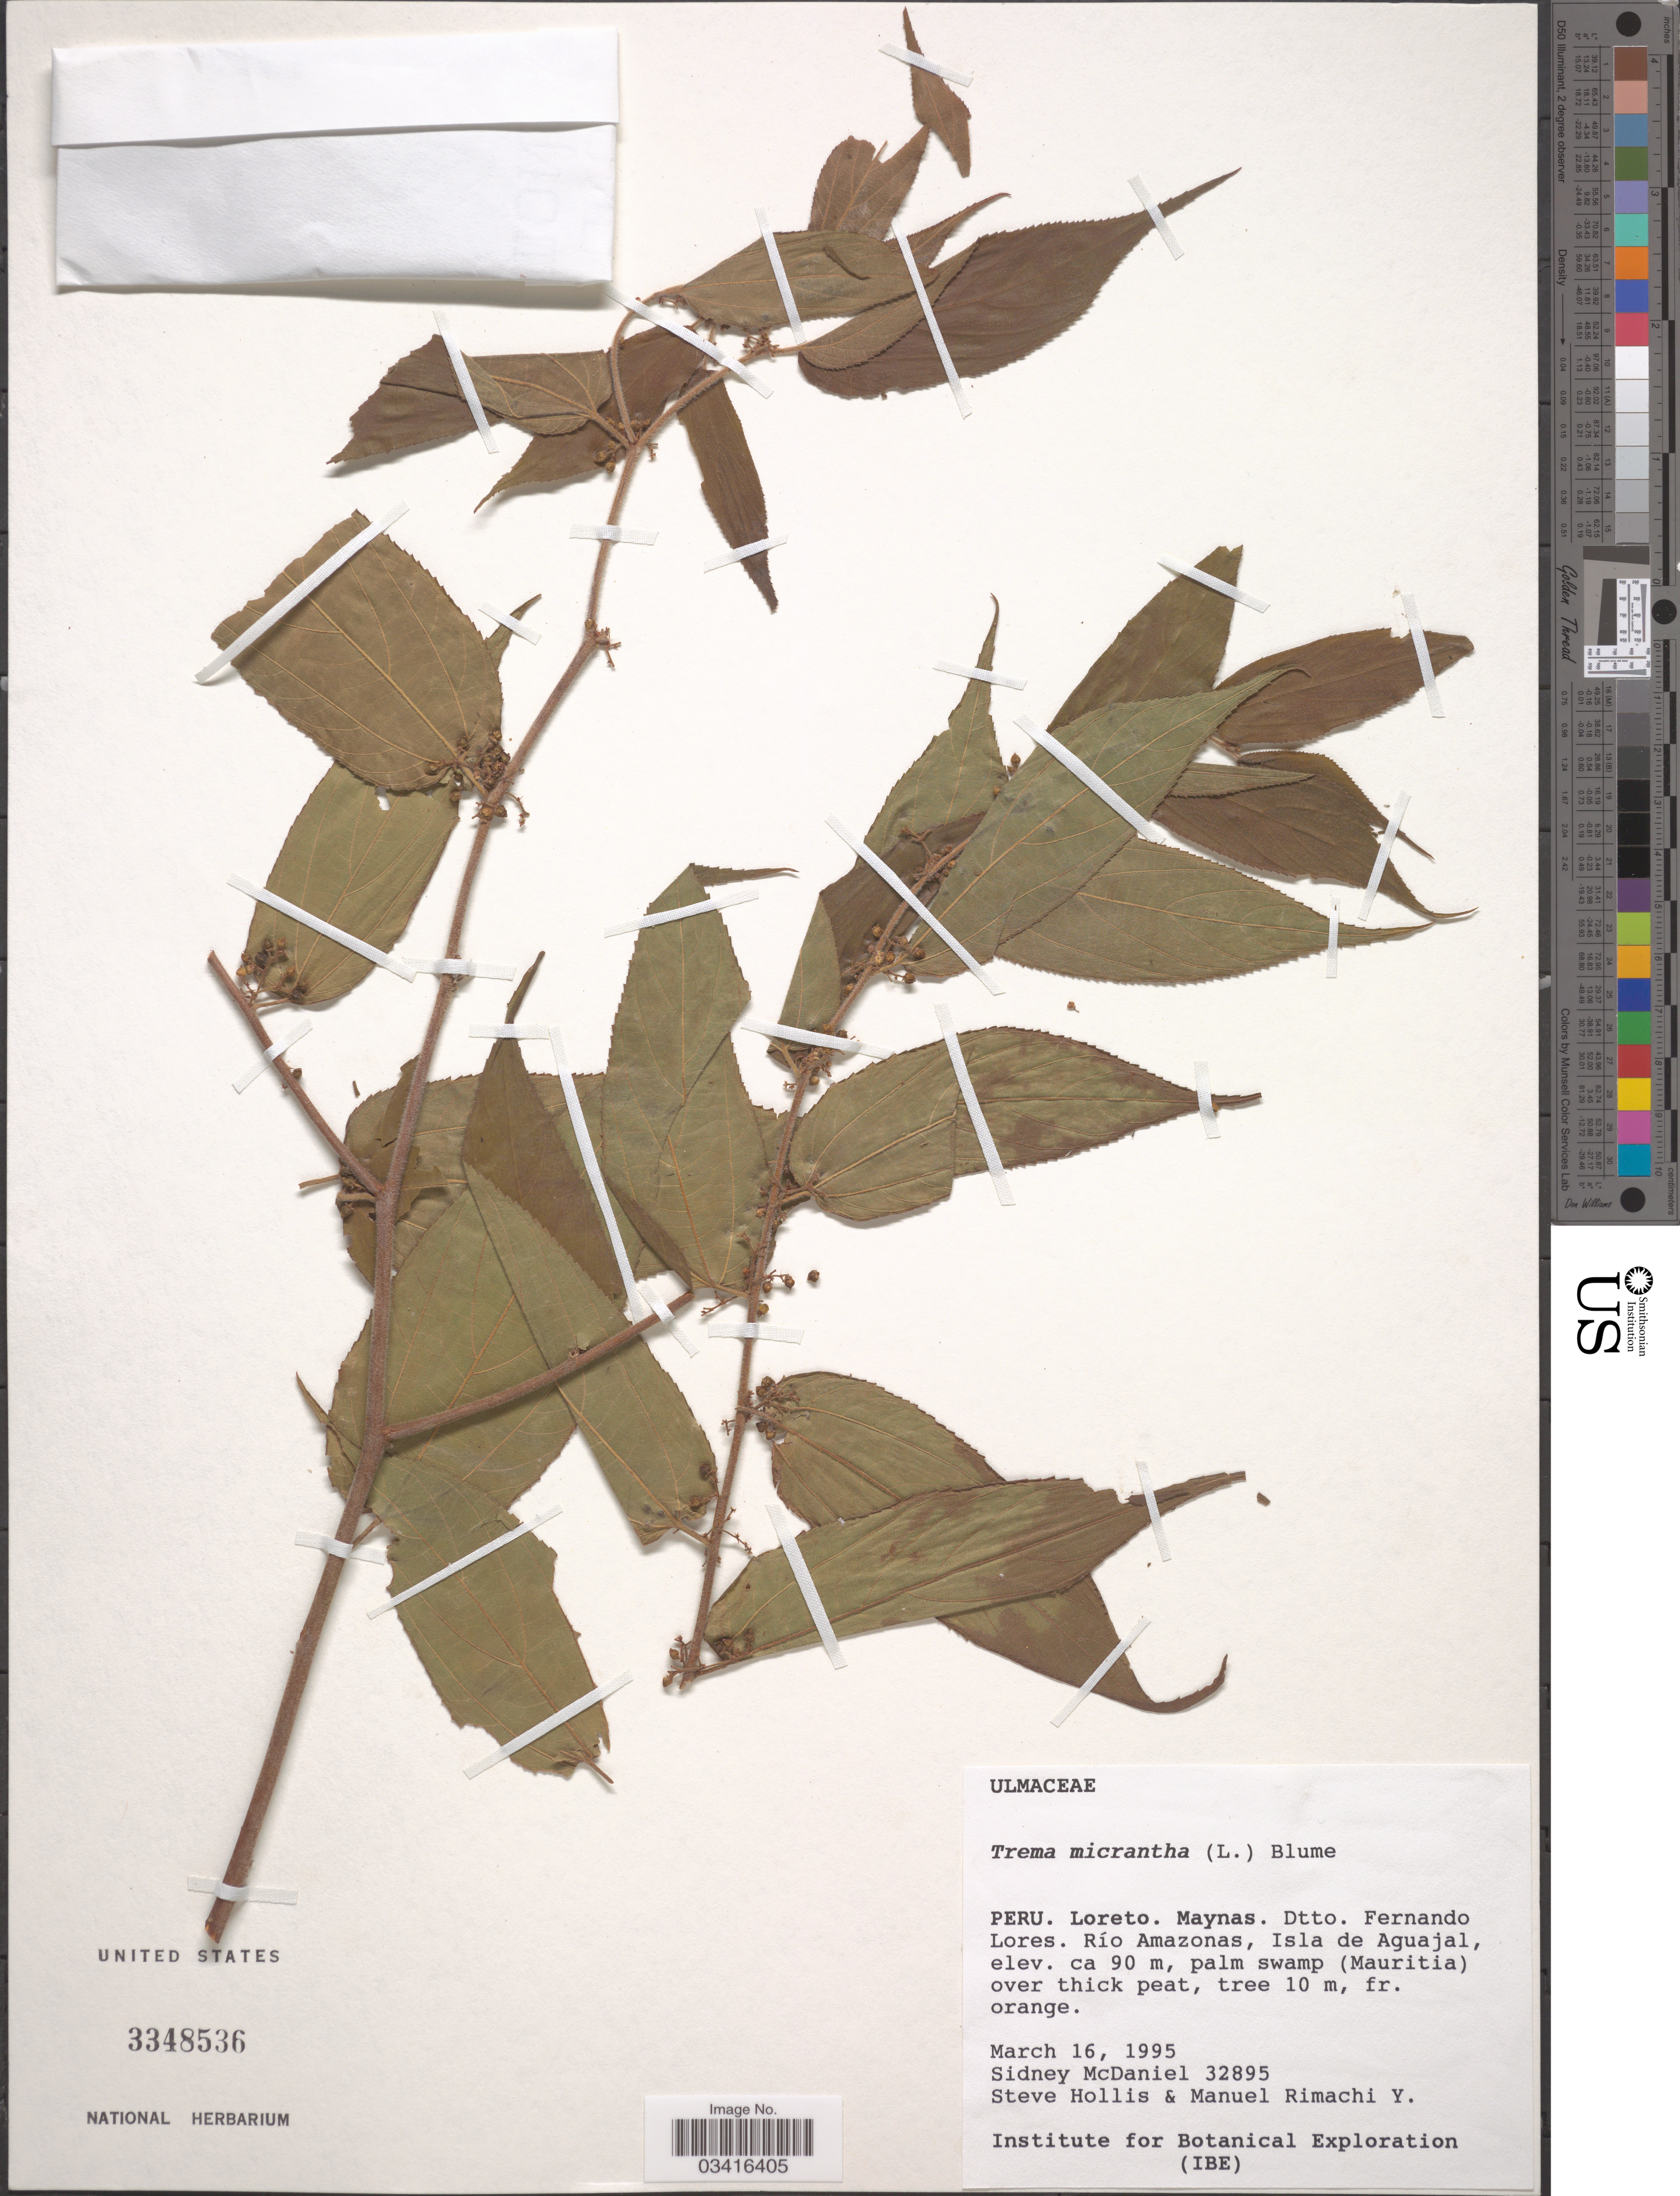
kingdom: Plantae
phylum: Tracheophyta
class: Magnoliopsida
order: Rosales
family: Cannabaceae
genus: Trema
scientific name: Trema micranthum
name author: (L.) Blume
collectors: S. McDaniel, S. Hollis & M. Rimachi Y.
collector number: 32895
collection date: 1995-03-16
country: Peru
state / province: Loreto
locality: Maynas. Dtto. Fernando Lores. Río Amazonas, Isla de Aguajal.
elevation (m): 90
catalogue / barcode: US 3348536